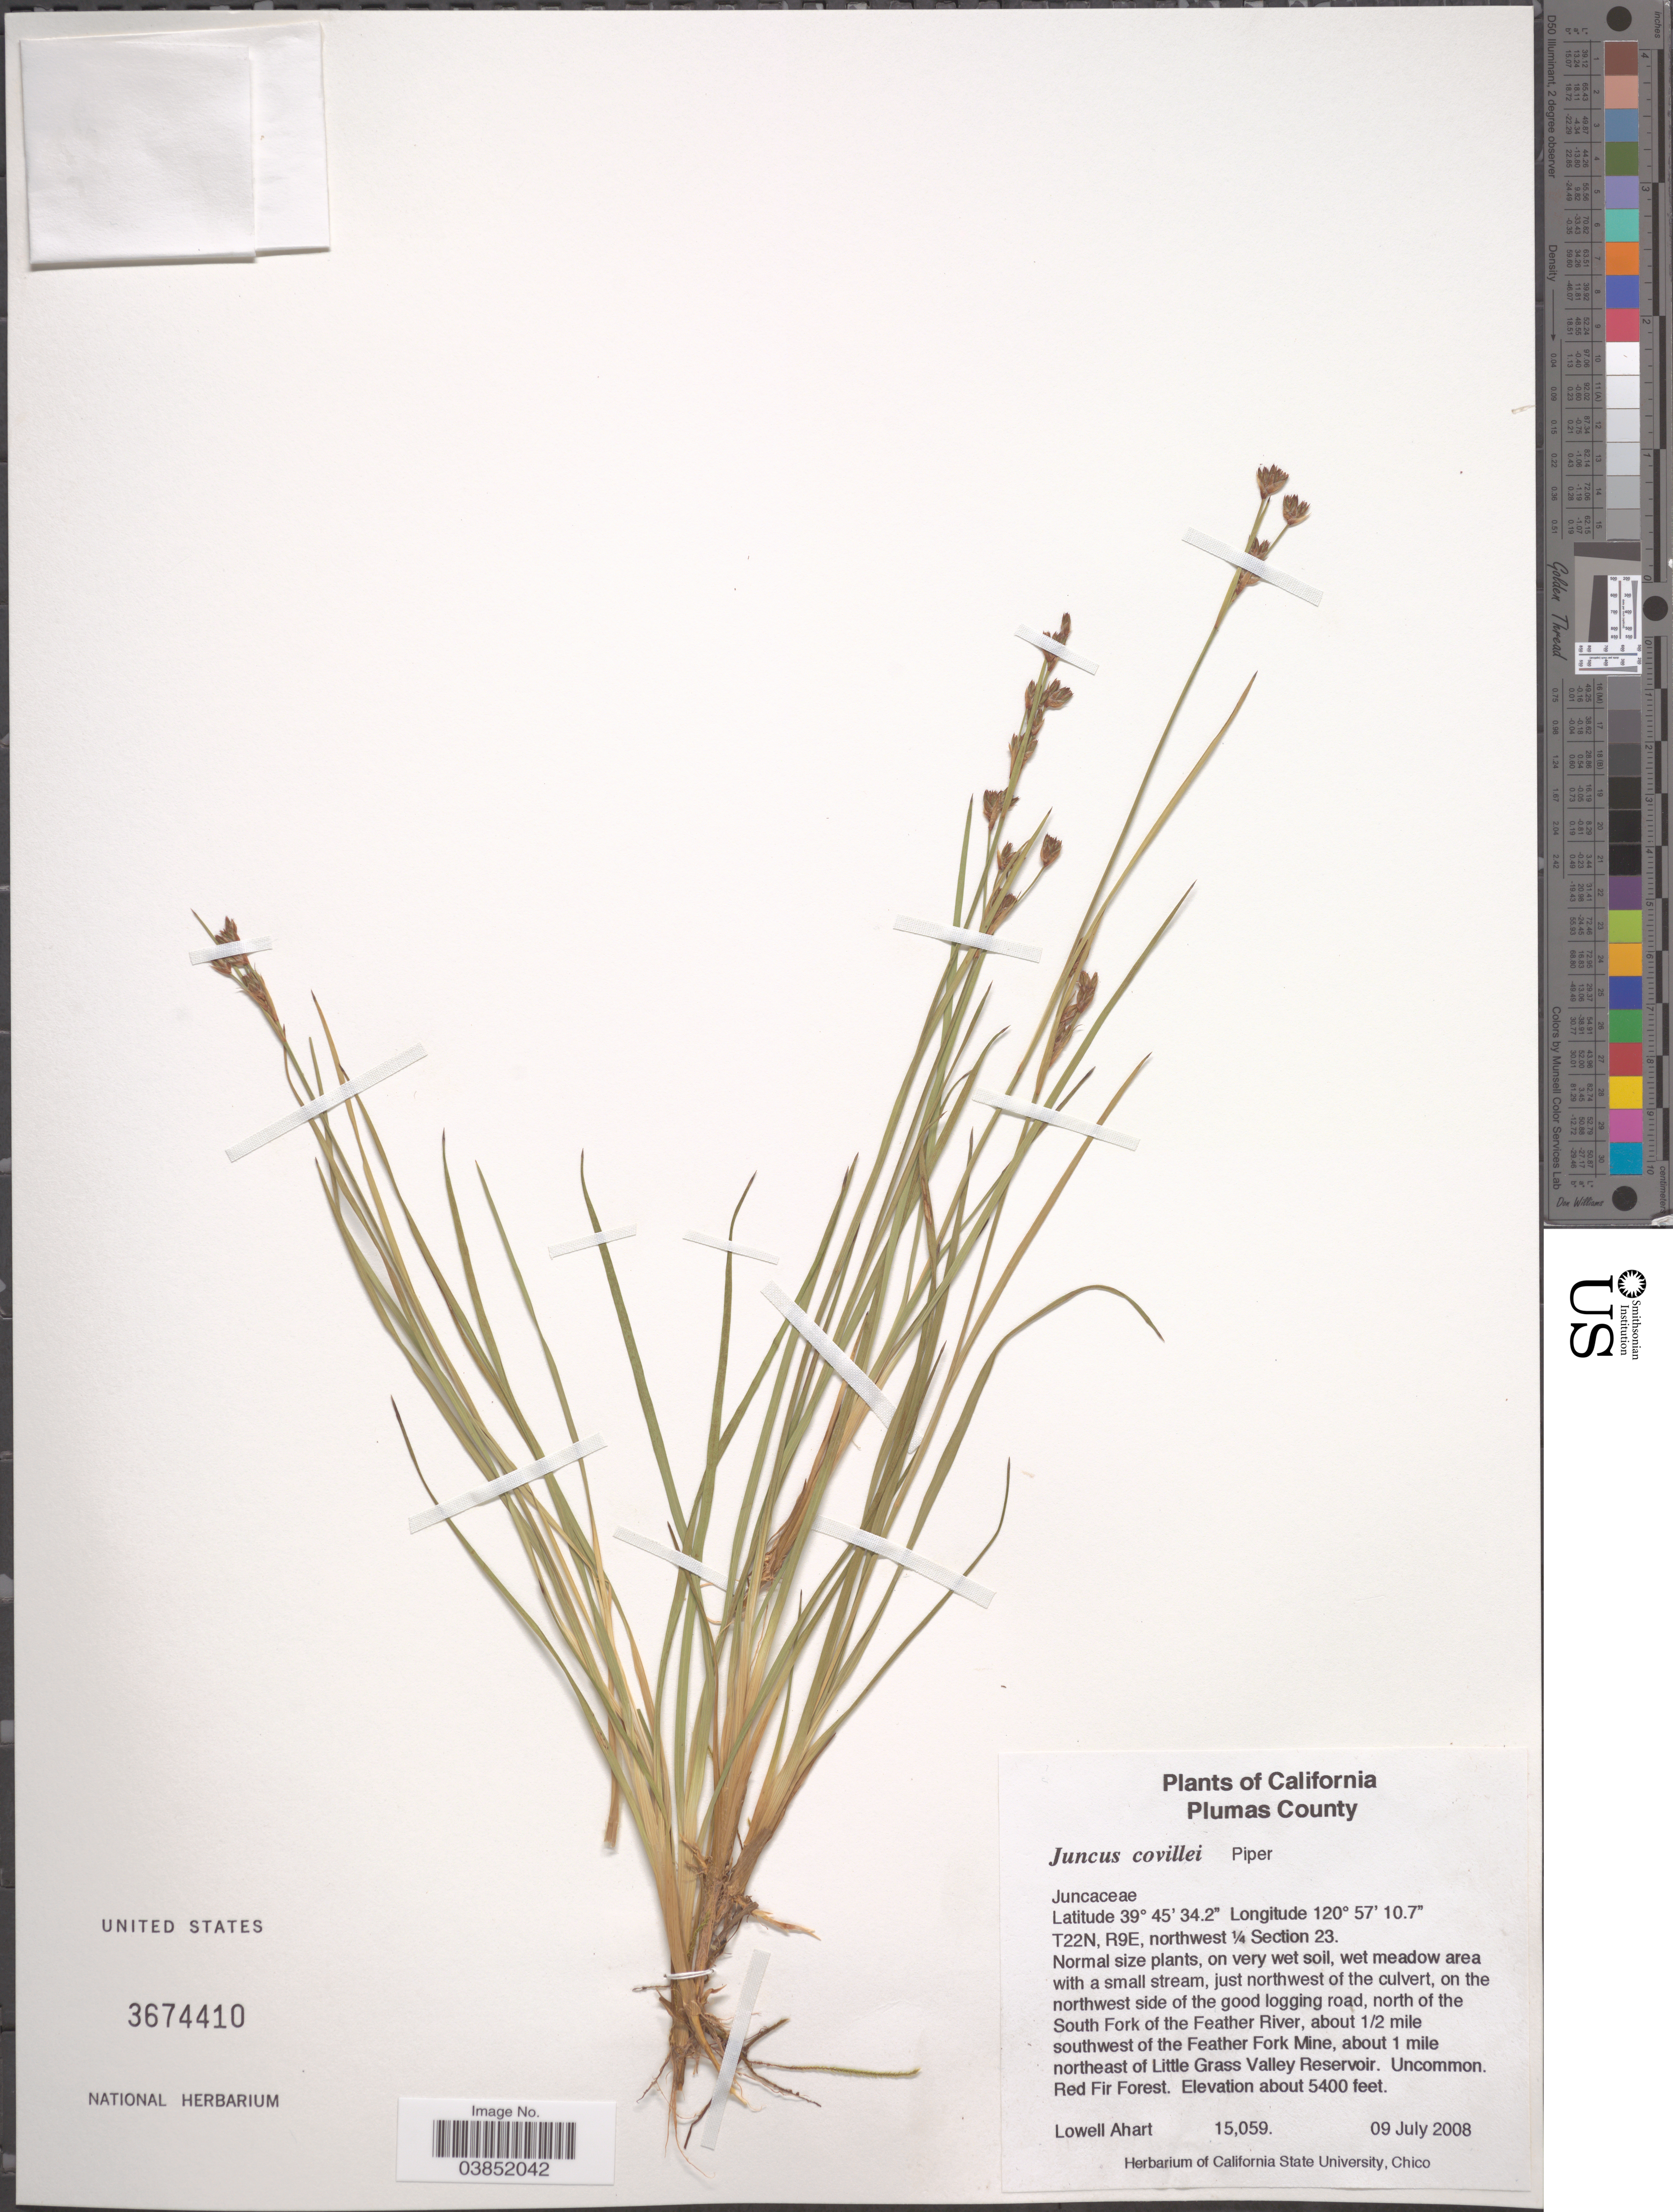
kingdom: Plantae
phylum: Tracheophyta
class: Liliopsida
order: Poales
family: Juncaceae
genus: Juncus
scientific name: Juncus covillei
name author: Piper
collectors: L. Ahart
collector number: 15059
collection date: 2008-07-09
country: United States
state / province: California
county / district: Plumas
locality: Plumas County. T22N, R9E, northwest ¼ Section 23. On the northwest side of the good logging road, north of the South Fork of the Feather River, about ½ miles southwest of the Feather Fork Mine, about 1 mile northeast of Little Grass Valley Reservoir. Red Fir Forest.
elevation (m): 1646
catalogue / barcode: US 3674410